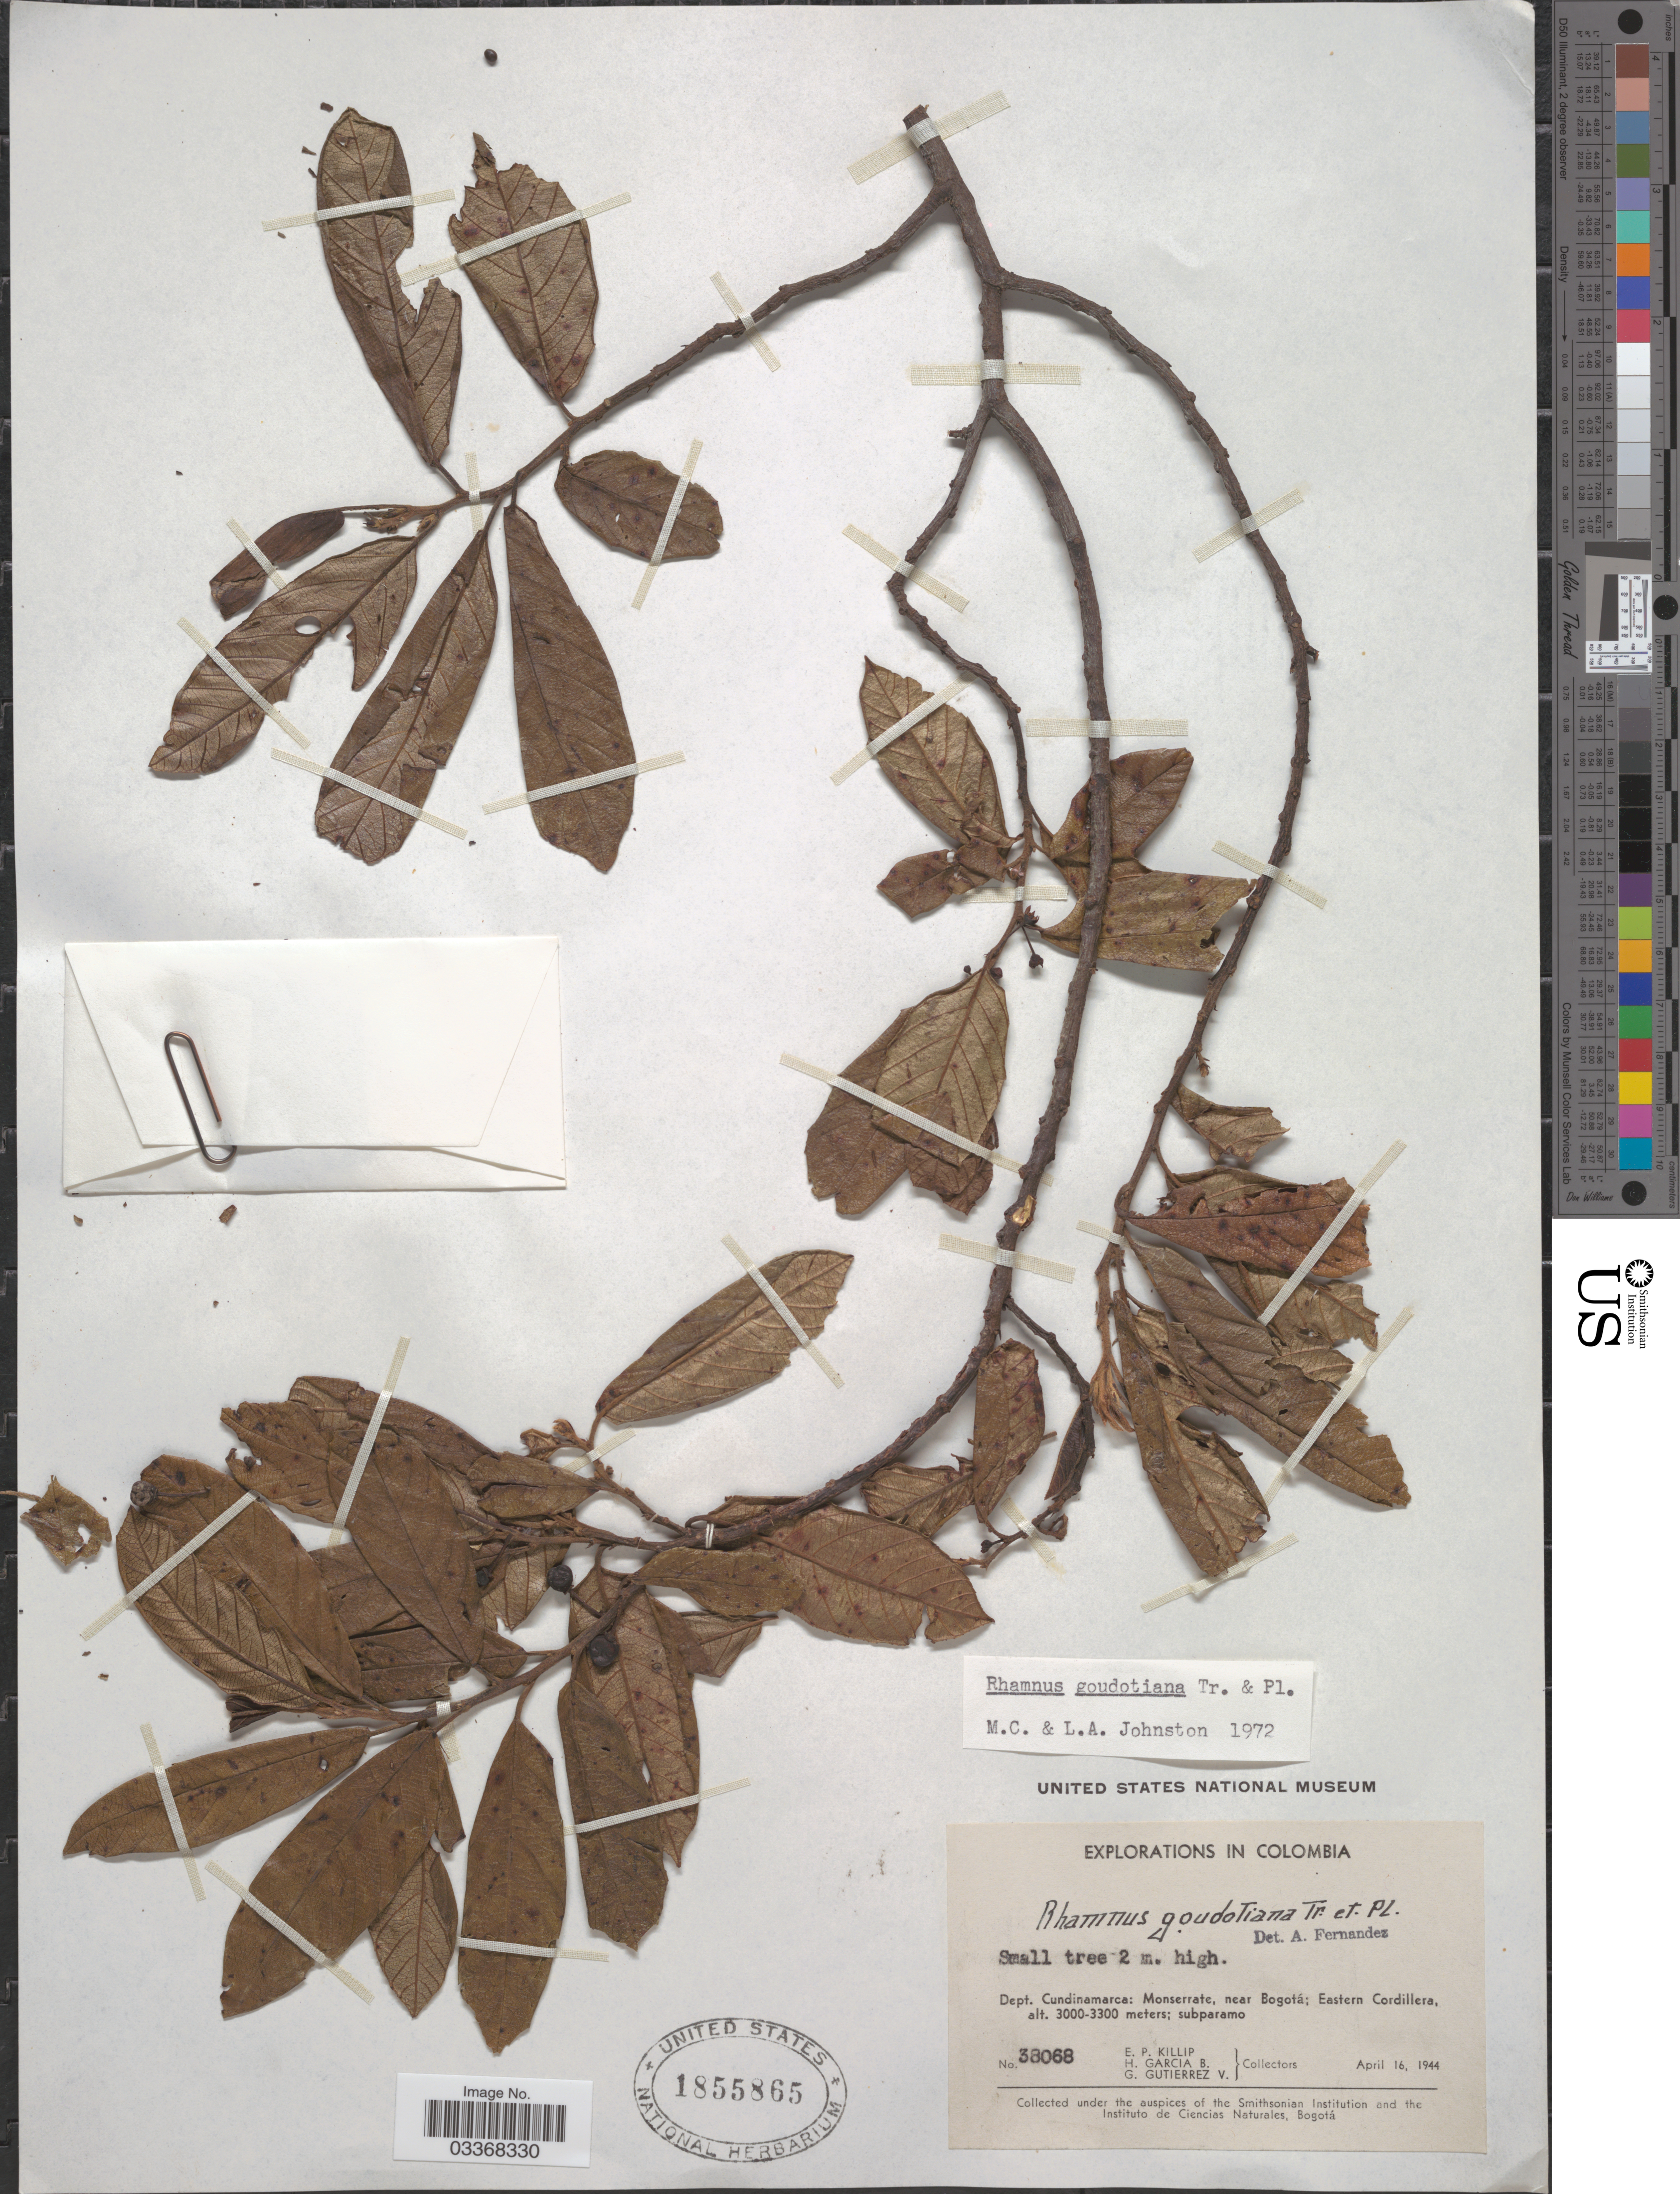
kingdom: Plantae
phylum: Tracheophyta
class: Magnoliopsida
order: Rosales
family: Rhamnaceae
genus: Frangula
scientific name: Frangula goudotiana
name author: (Triana & Planch.) Grubov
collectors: E. P. Killip, H. García B. & G. Gutiérrez V.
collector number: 38068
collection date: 1944-04-16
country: Colombia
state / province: Cundinamarca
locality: Dept. Cundinamarca: Monserrate, near Bogotá; Eastern Cordillera.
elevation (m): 3000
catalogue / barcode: US 1855865